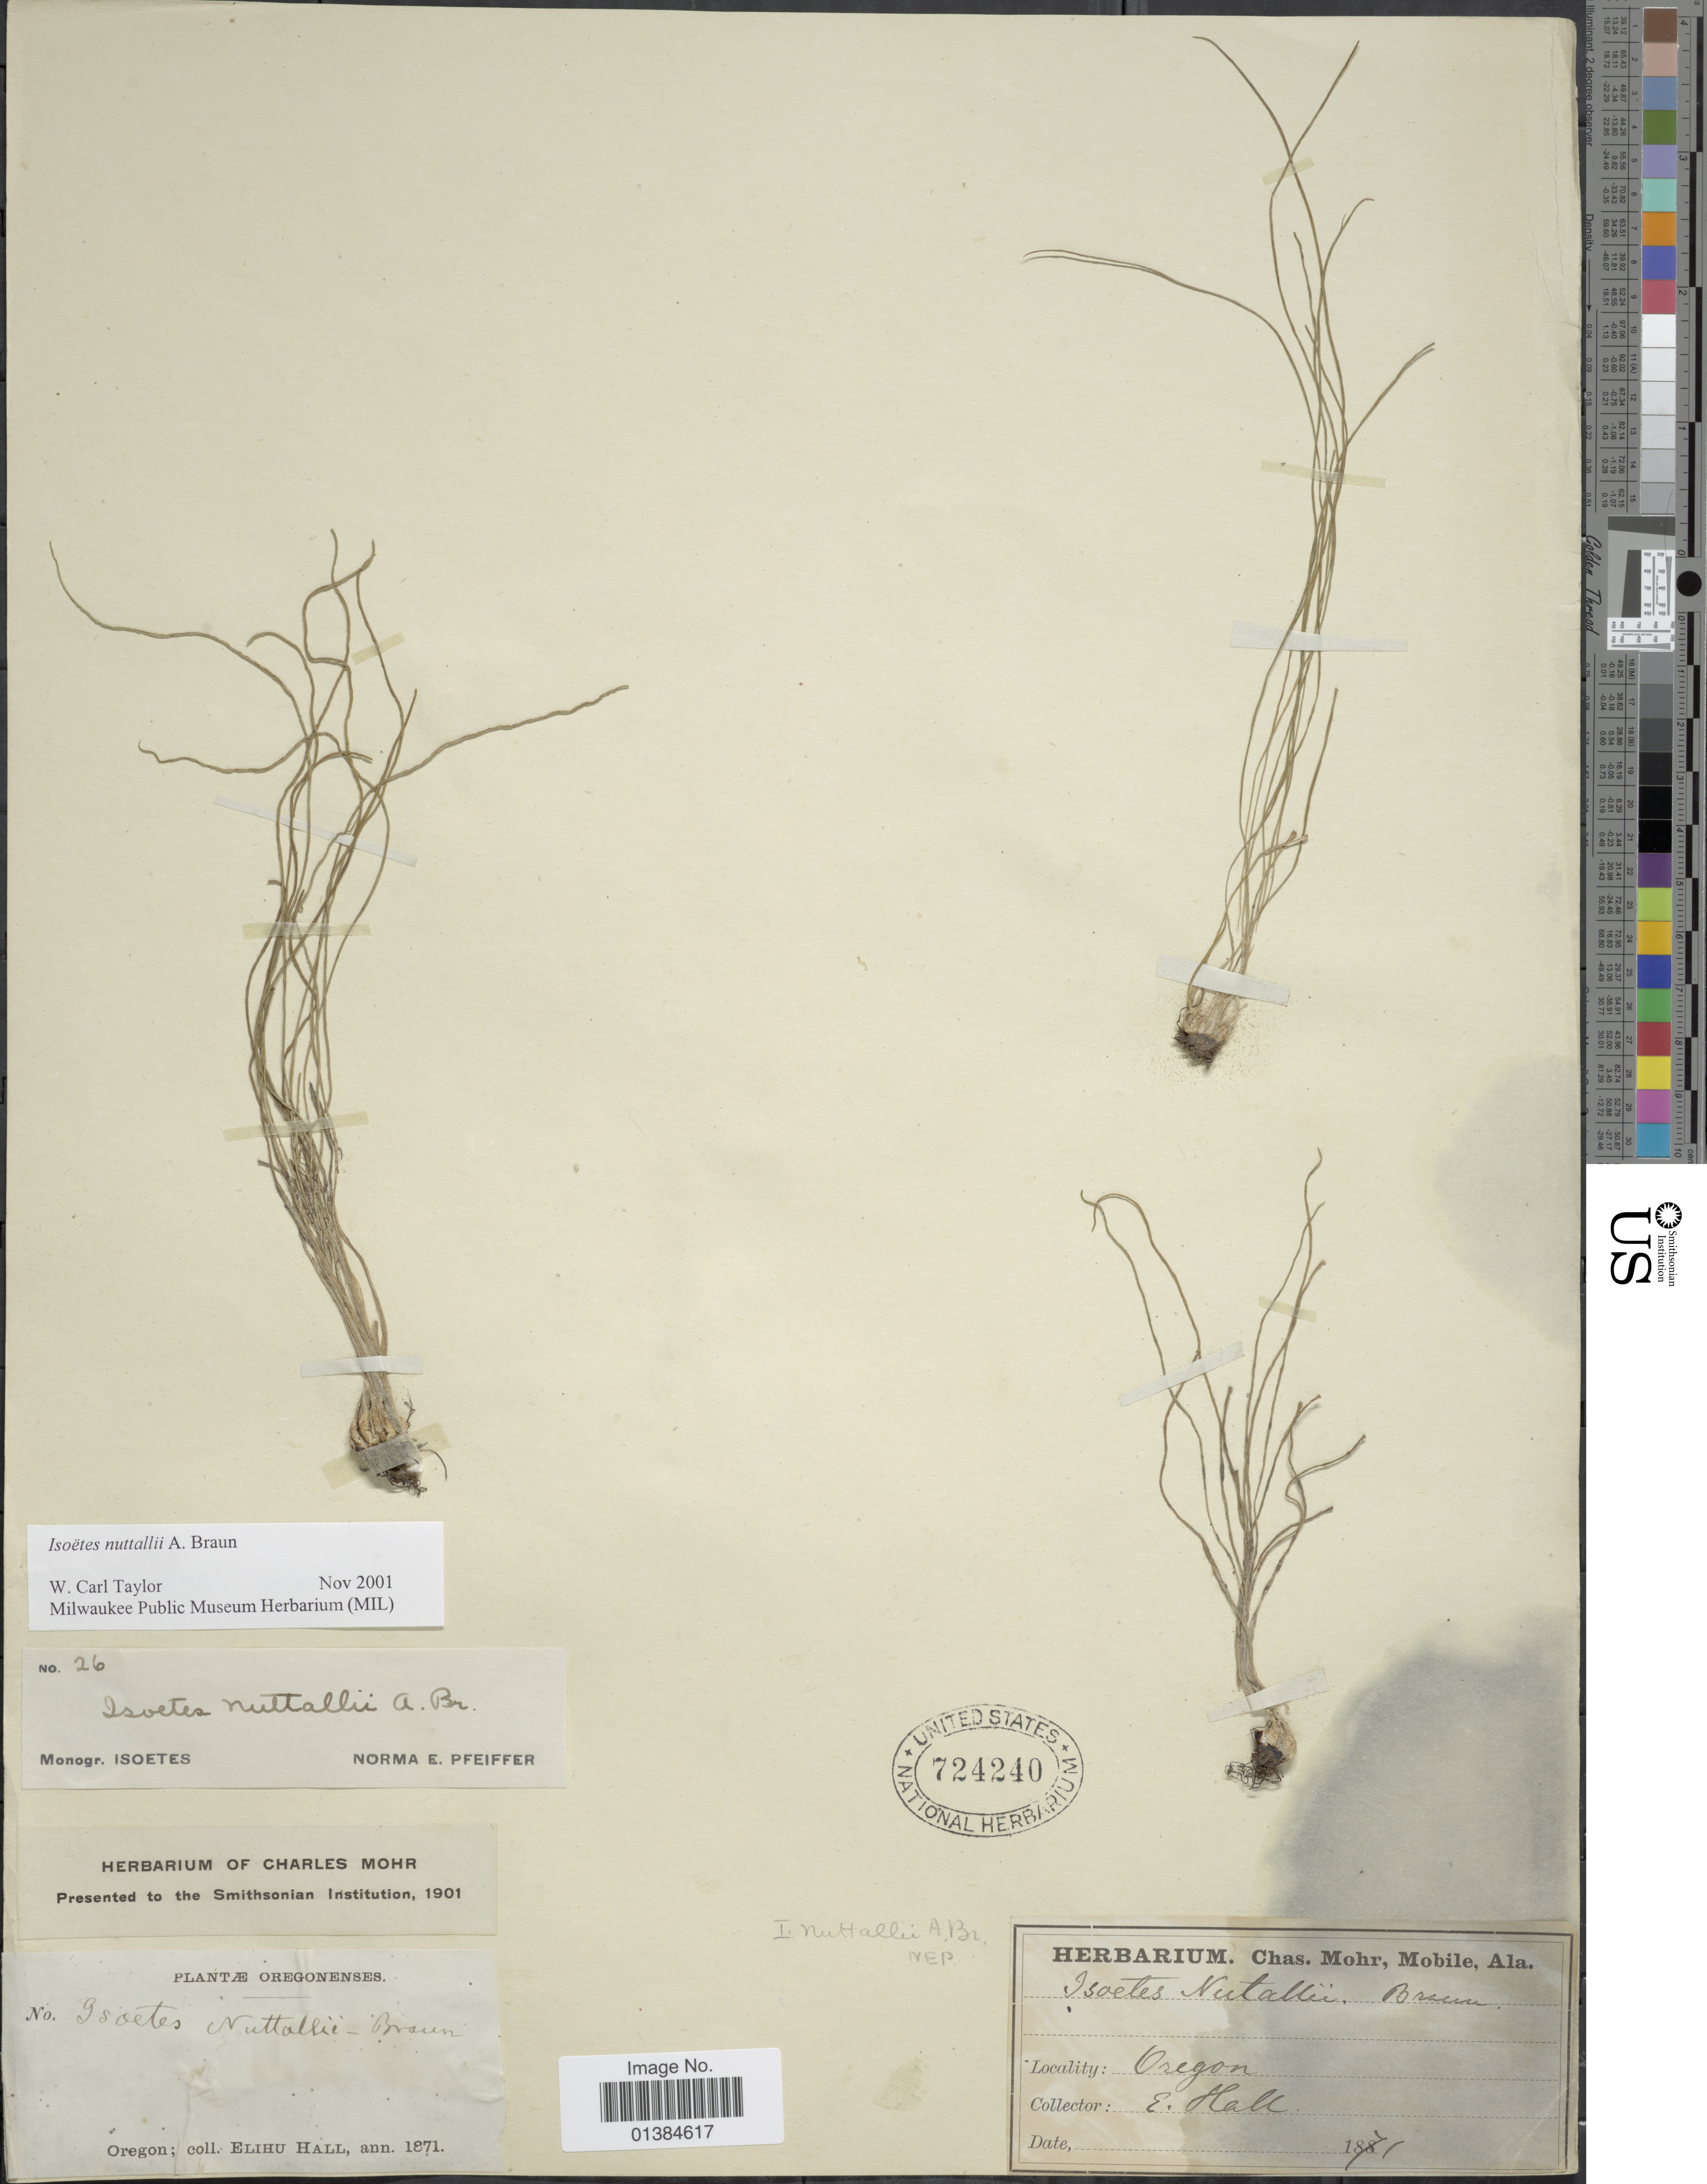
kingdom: Plantae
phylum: Tracheophyta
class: Lycopodiopsida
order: Isoetales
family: Isoetaceae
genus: Isoetes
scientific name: Isoetes nuttallii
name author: A. Braun ex Engelm.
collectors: E. Hall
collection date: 1871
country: United States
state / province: Oregon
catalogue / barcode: US 724240